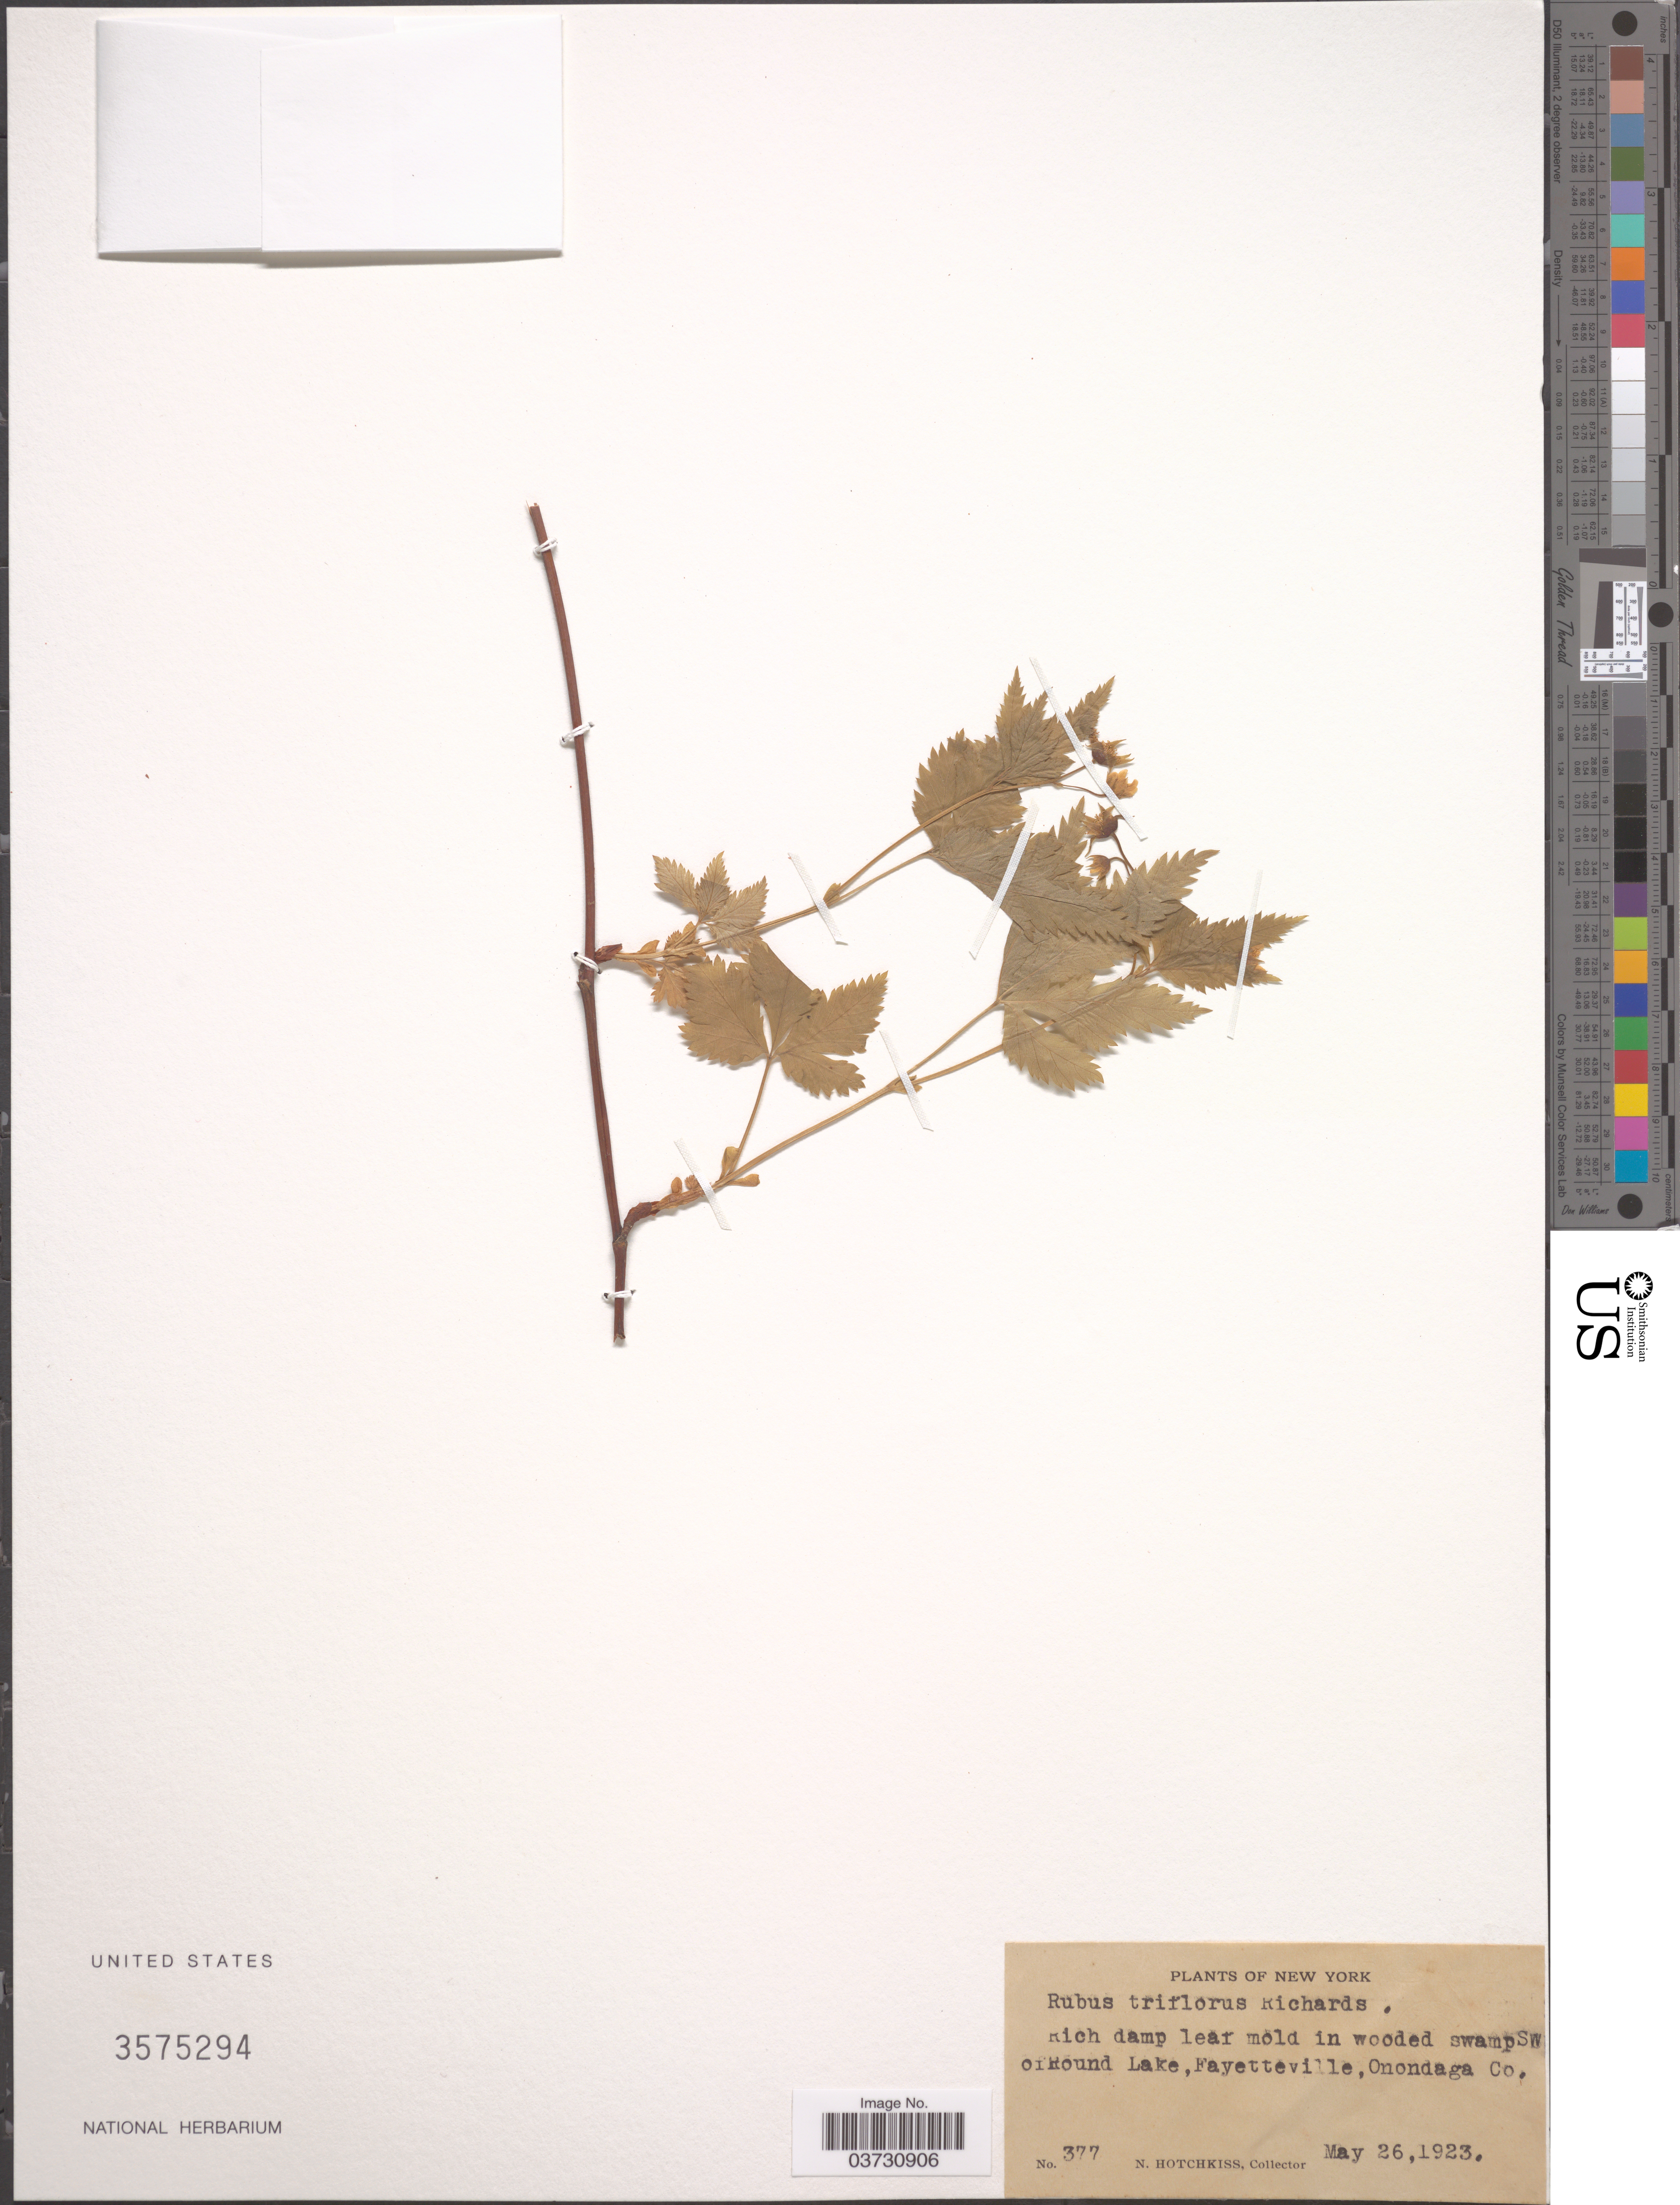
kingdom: Plantae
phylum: Tracheophyta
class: Magnoliopsida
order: Rosales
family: Rosaceae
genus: Rubus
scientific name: Rubus pubescens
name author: Raf.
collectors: N. Hotchkiss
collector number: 377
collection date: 1923-05-26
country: United States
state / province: New York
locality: Rich damp lear mold in wooded swamp SW ofround Lake, Fayetteville, Onondaga Co.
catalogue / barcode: US 3575294